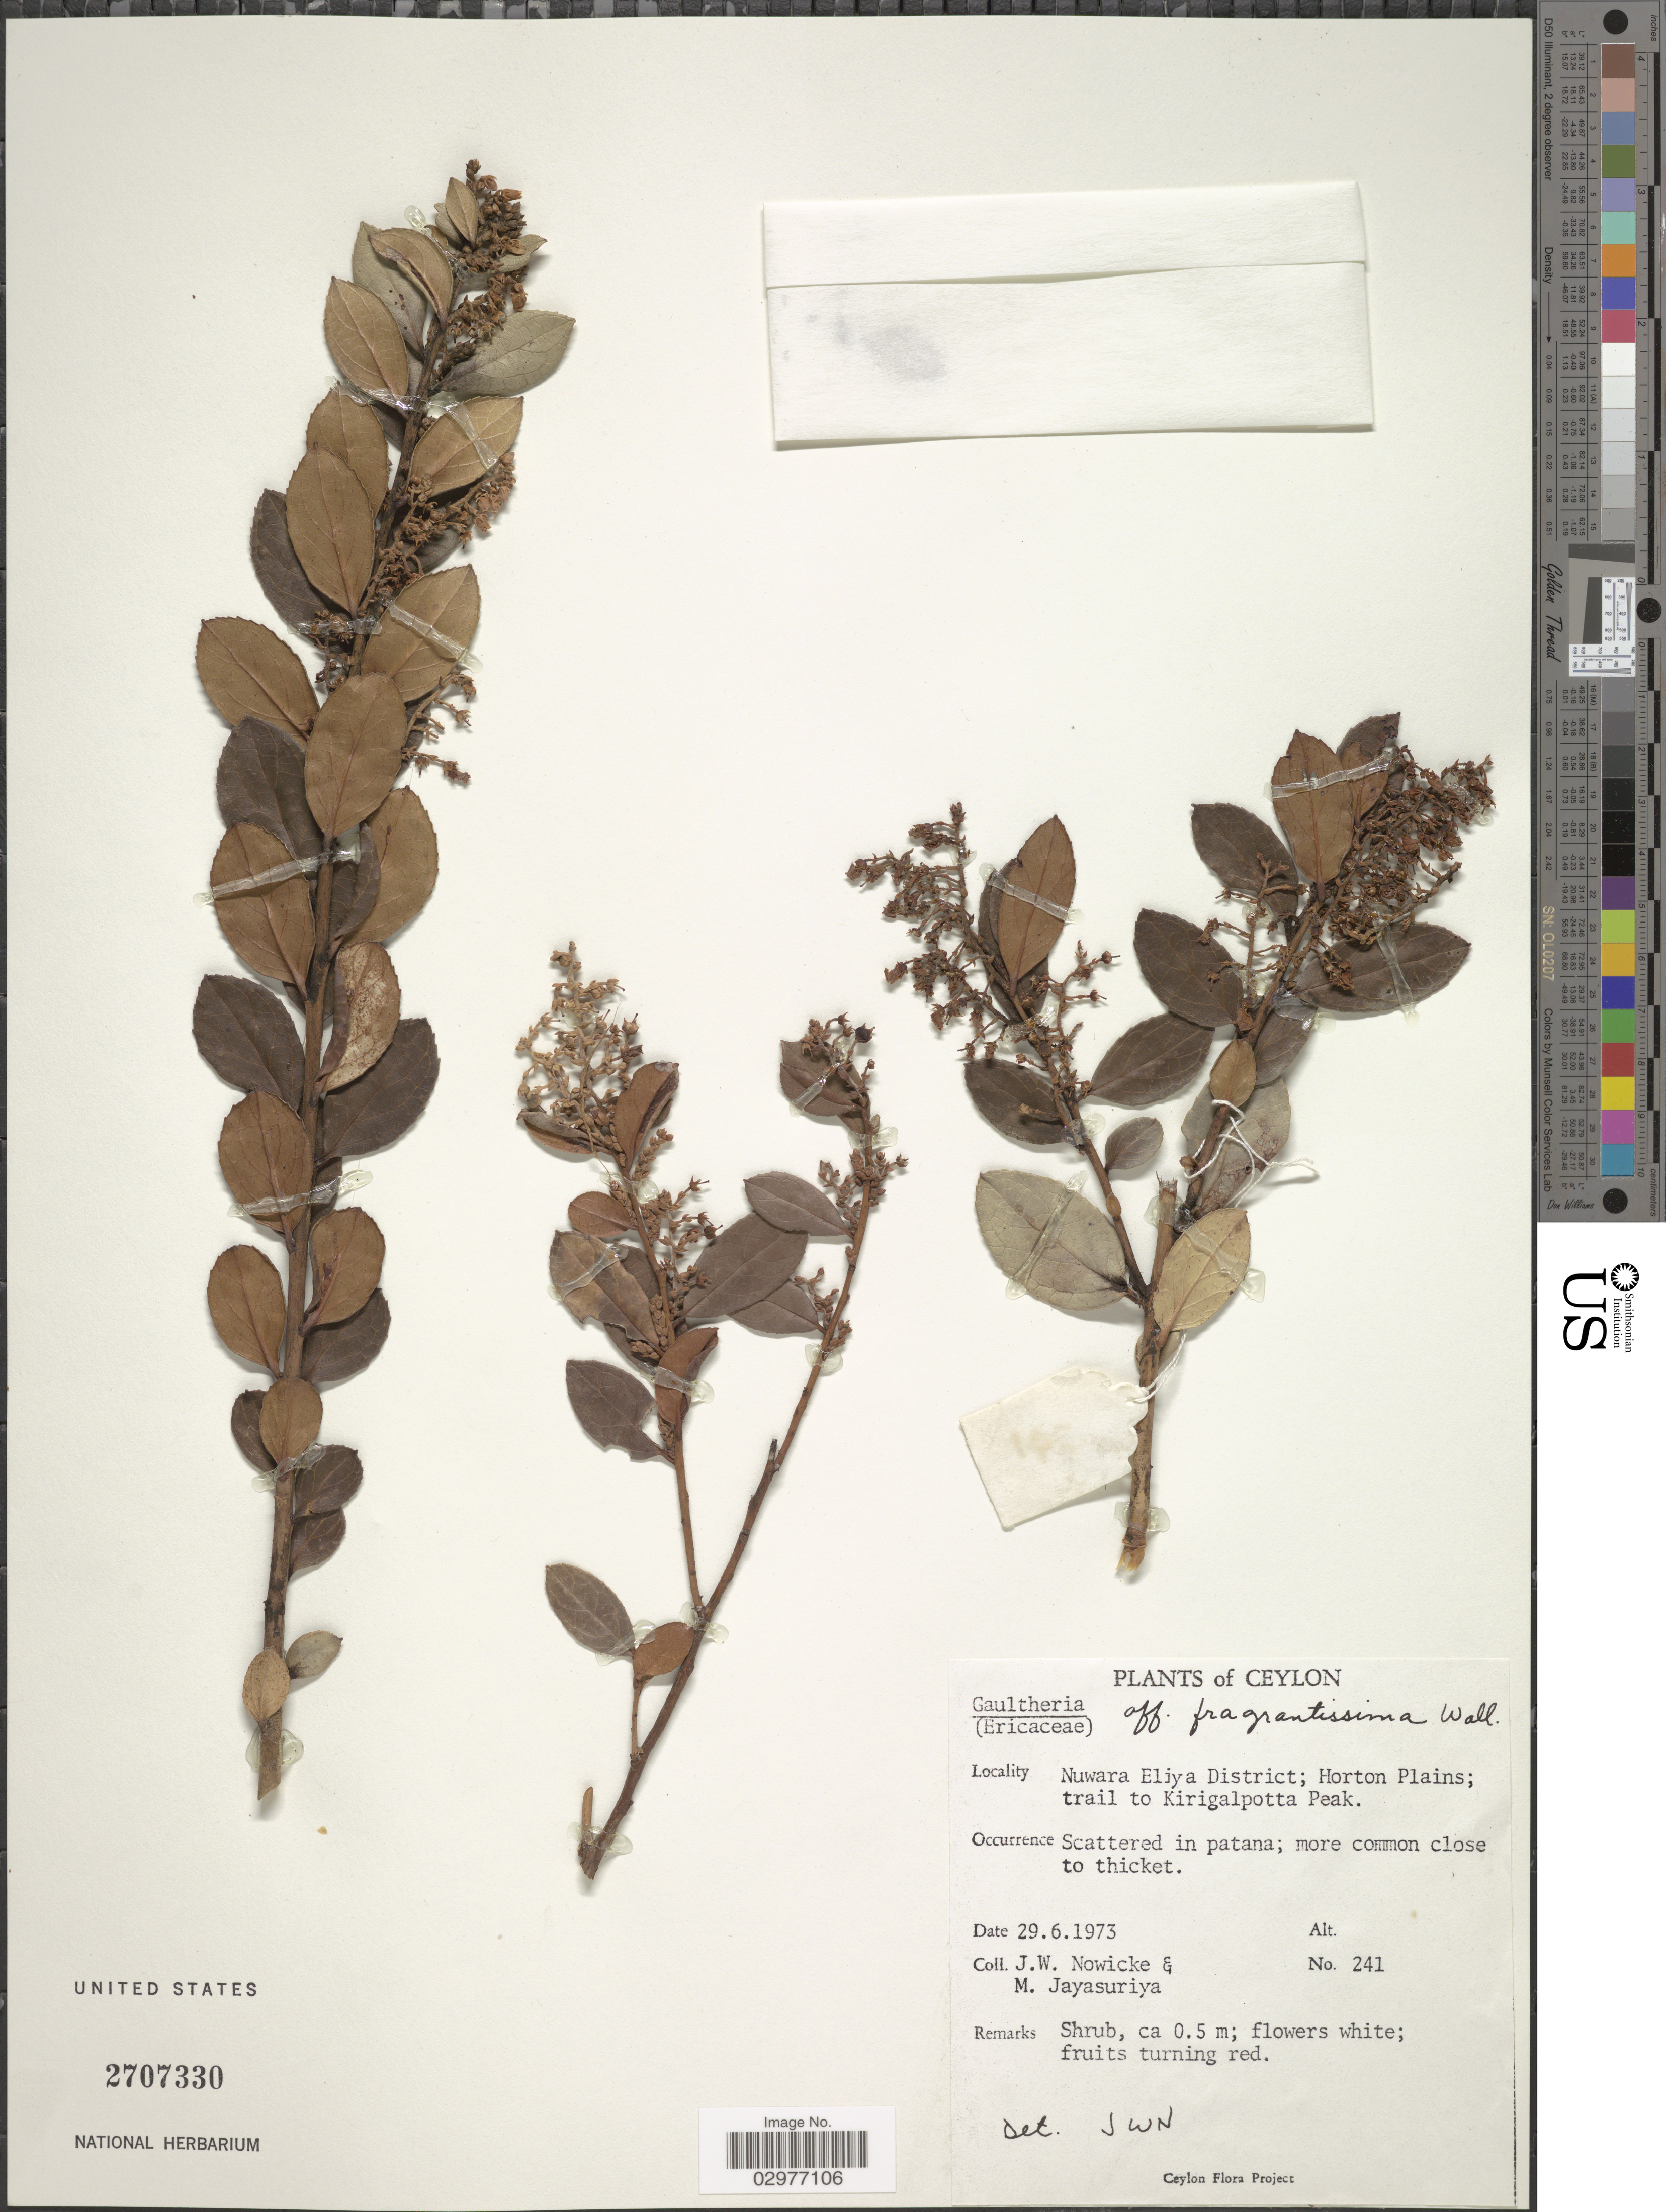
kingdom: Plantae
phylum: Tracheophyta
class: Magnoliopsida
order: Ericales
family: Ericaceae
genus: Gaultheria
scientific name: Gaultheria leschenaultii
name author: DC.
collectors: J. W. Nowicke & M. Jayasuriya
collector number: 241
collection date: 1973-06-29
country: Sri Lanka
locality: Ceylon. Nuwara Eliya District; Horton Plains; trail to Kirigalpotta Peak.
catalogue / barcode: US 2707330